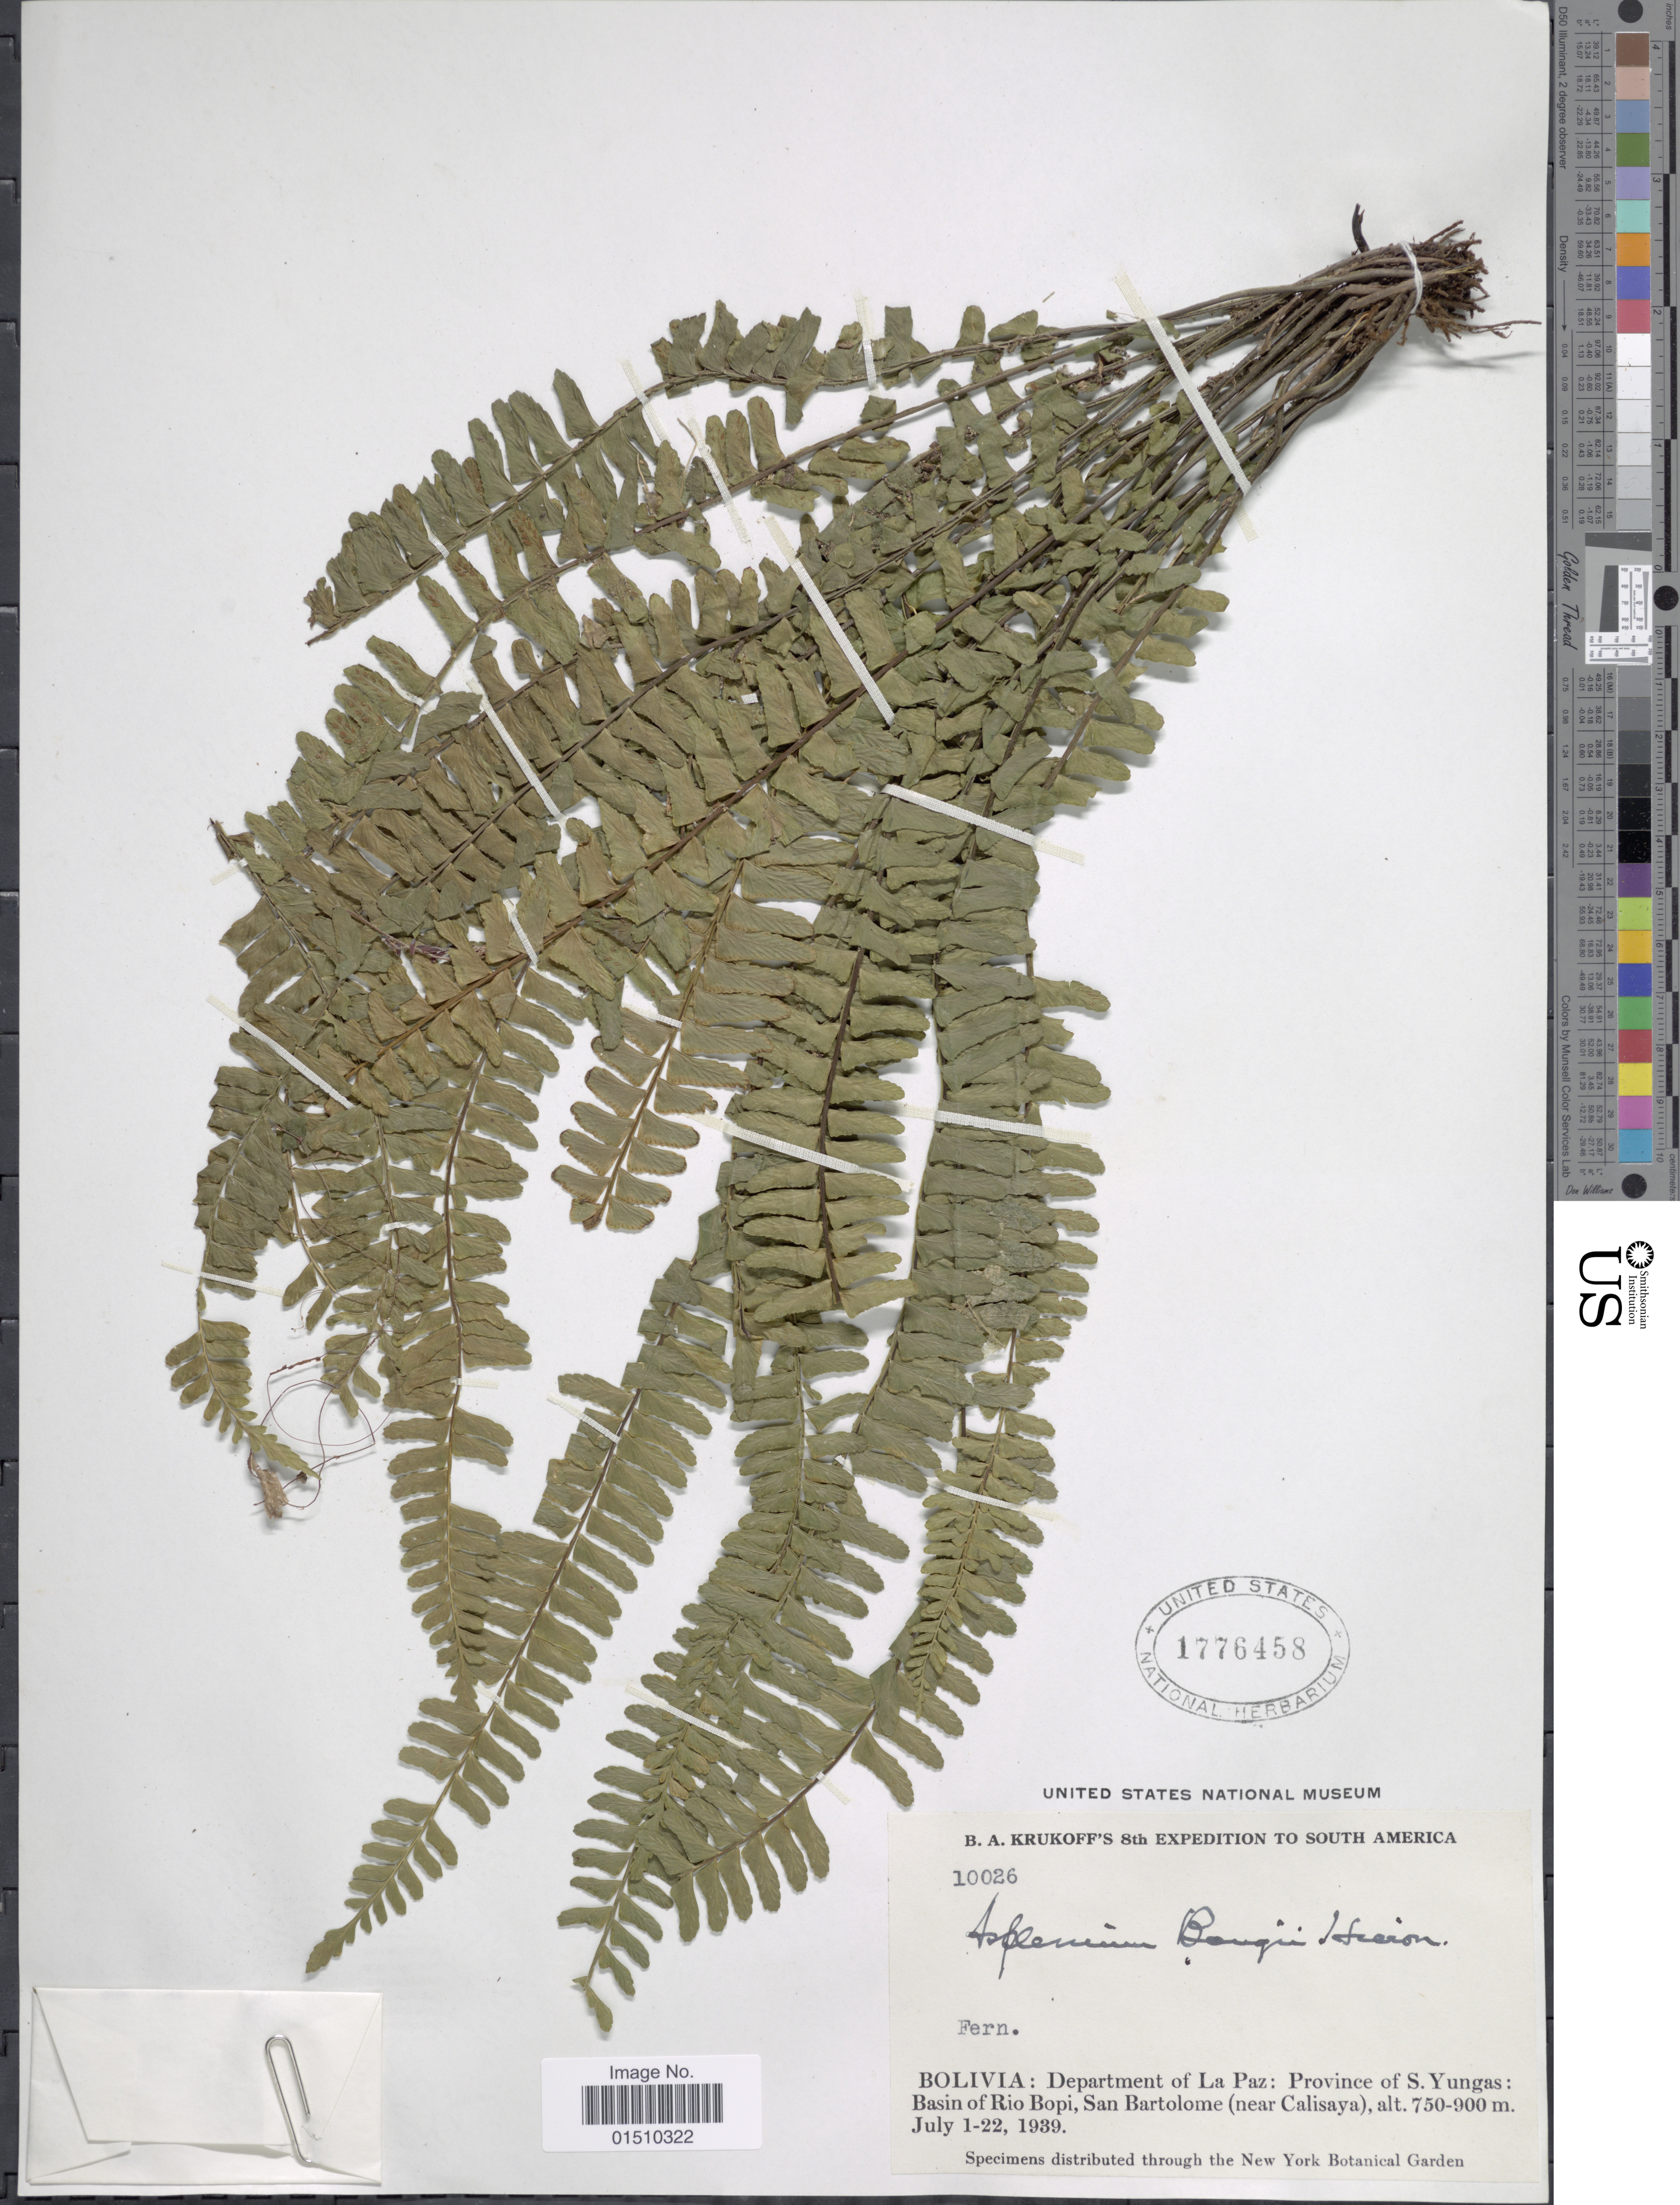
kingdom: Plantae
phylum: Tracheophyta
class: Polypodiopsida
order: Polypodiales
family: Aspleniaceae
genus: Asplenium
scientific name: Asplenium bangii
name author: Hieron.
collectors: B. A. Krukoff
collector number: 10026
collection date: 1939-07-01/1939-07-22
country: Bolivia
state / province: La Paz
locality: South America, Bolivia: Department of La Paz: Province of S. Yungas: Basin of Rio Bopi, San Bartolome (near Calisaya).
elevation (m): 750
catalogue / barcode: US 1776458